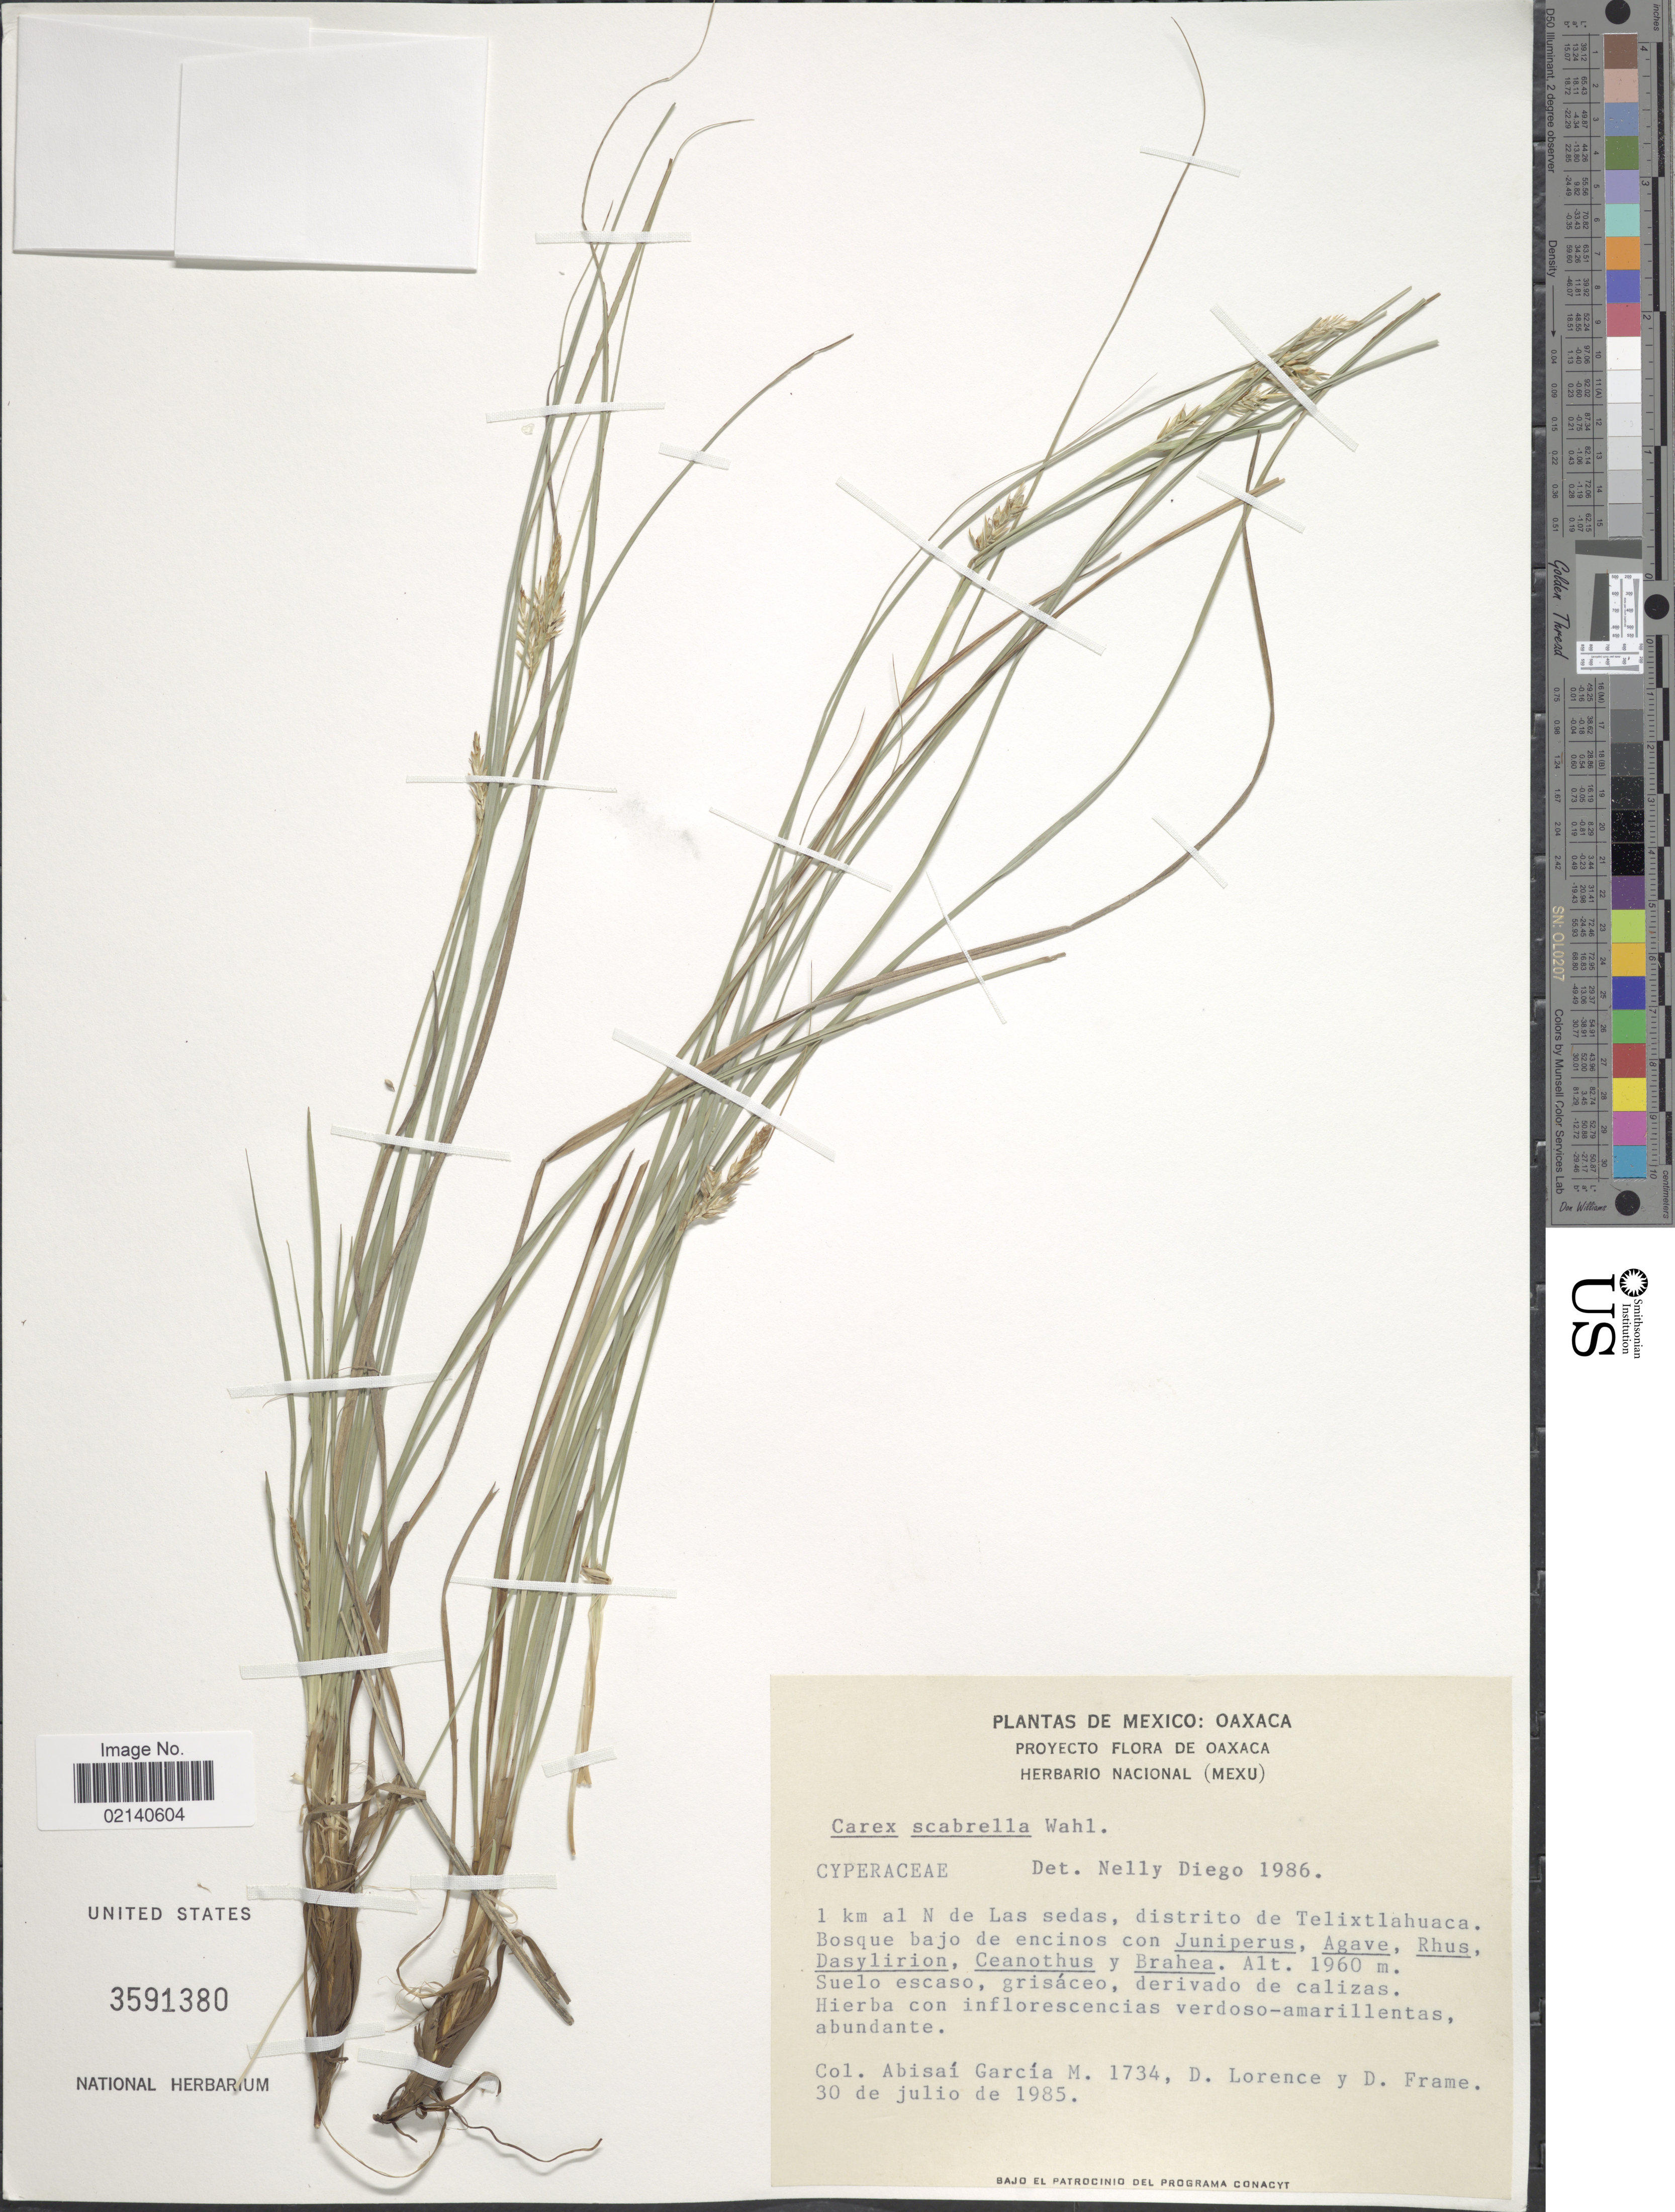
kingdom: Plantae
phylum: Tracheophyta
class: Liliopsida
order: Poales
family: Cyperaceae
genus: Carex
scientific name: Carex scabrella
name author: Wahlenb.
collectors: A. García M., D. Lorence & D. Frame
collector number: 1734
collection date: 1985-07-30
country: Mexico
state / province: Oaxaca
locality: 1 km al N de Las sedas, distrito de Telixtlahuaca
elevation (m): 1960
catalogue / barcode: US 3591380